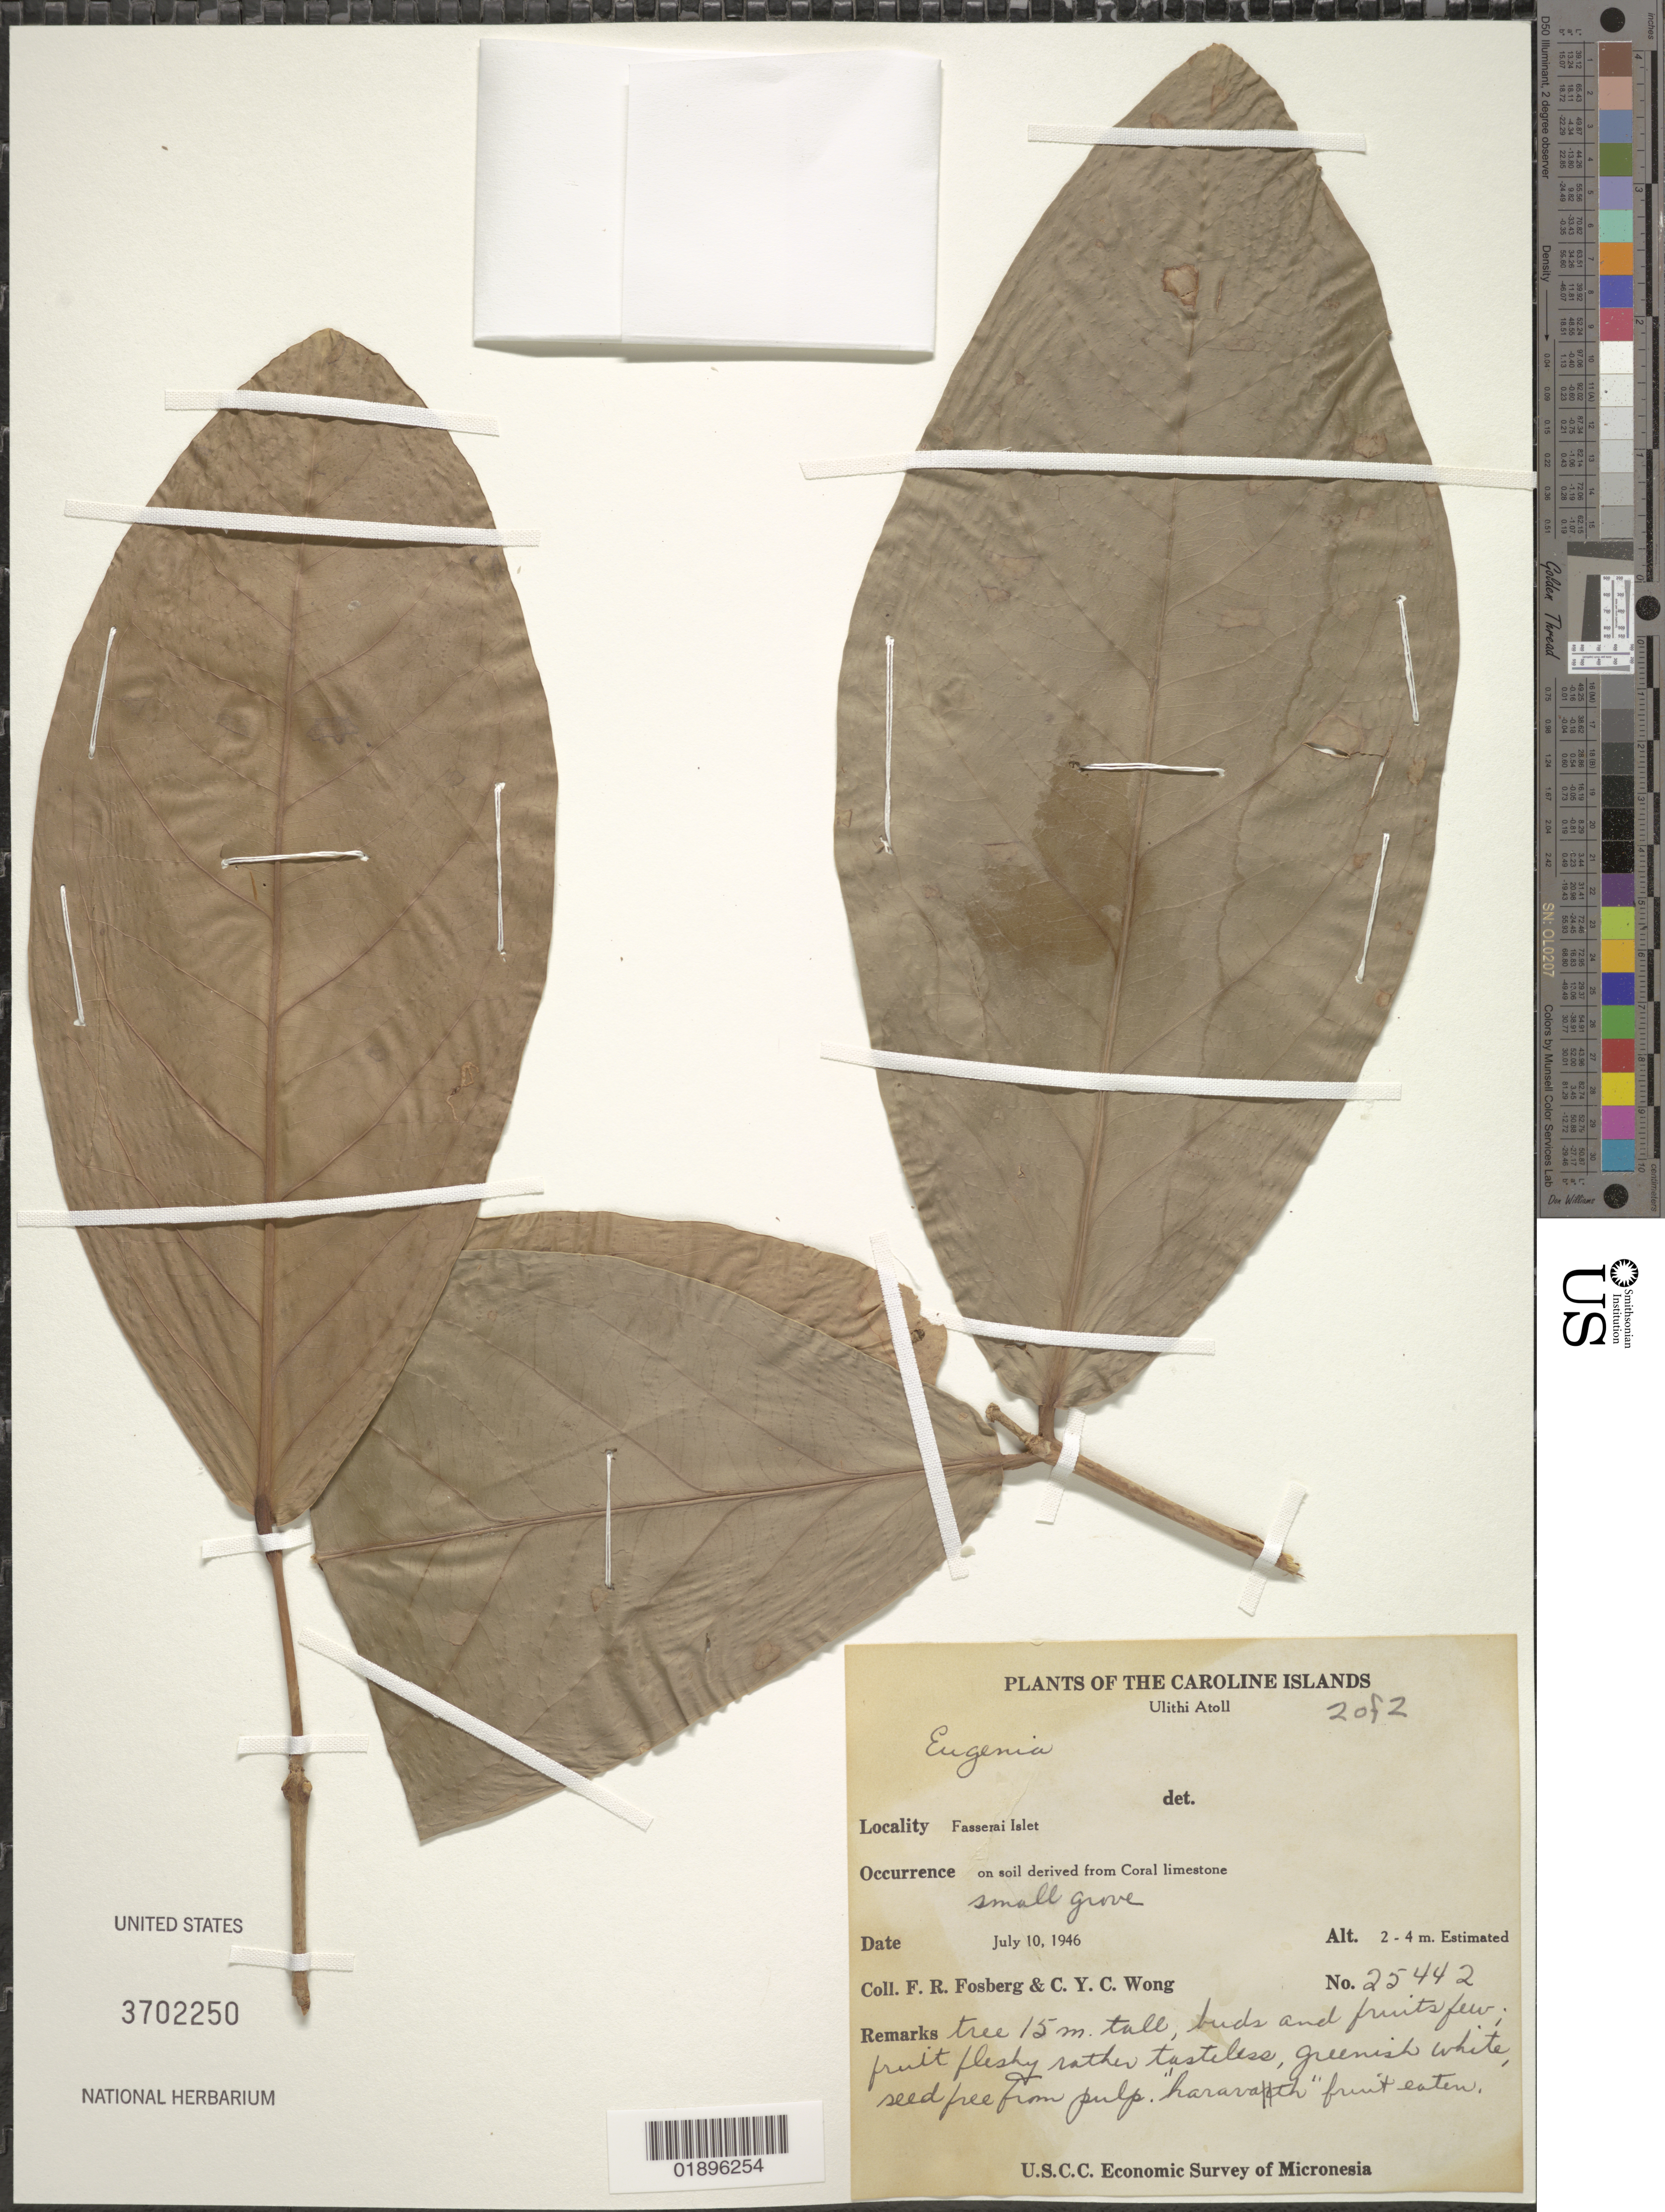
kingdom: Plantae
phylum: Tracheophyta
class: Magnoliopsida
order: Myrtales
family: Myrtaceae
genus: Syzygium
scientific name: Syzygium samarangense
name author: (Blume) Merr. & L.M. Perry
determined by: Strong, Mark T., (BOT), Smithsonian Institution - National Museum of Natural History (UNITED STATES)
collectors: F. R. Fosberg & C. Wong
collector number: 25442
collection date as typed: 10 Jul 1946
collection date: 1946-07-10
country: Micronesia, Federated States of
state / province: Yap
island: Ulithi Atoll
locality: Fasserai Islet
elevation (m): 2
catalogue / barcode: US 3702250